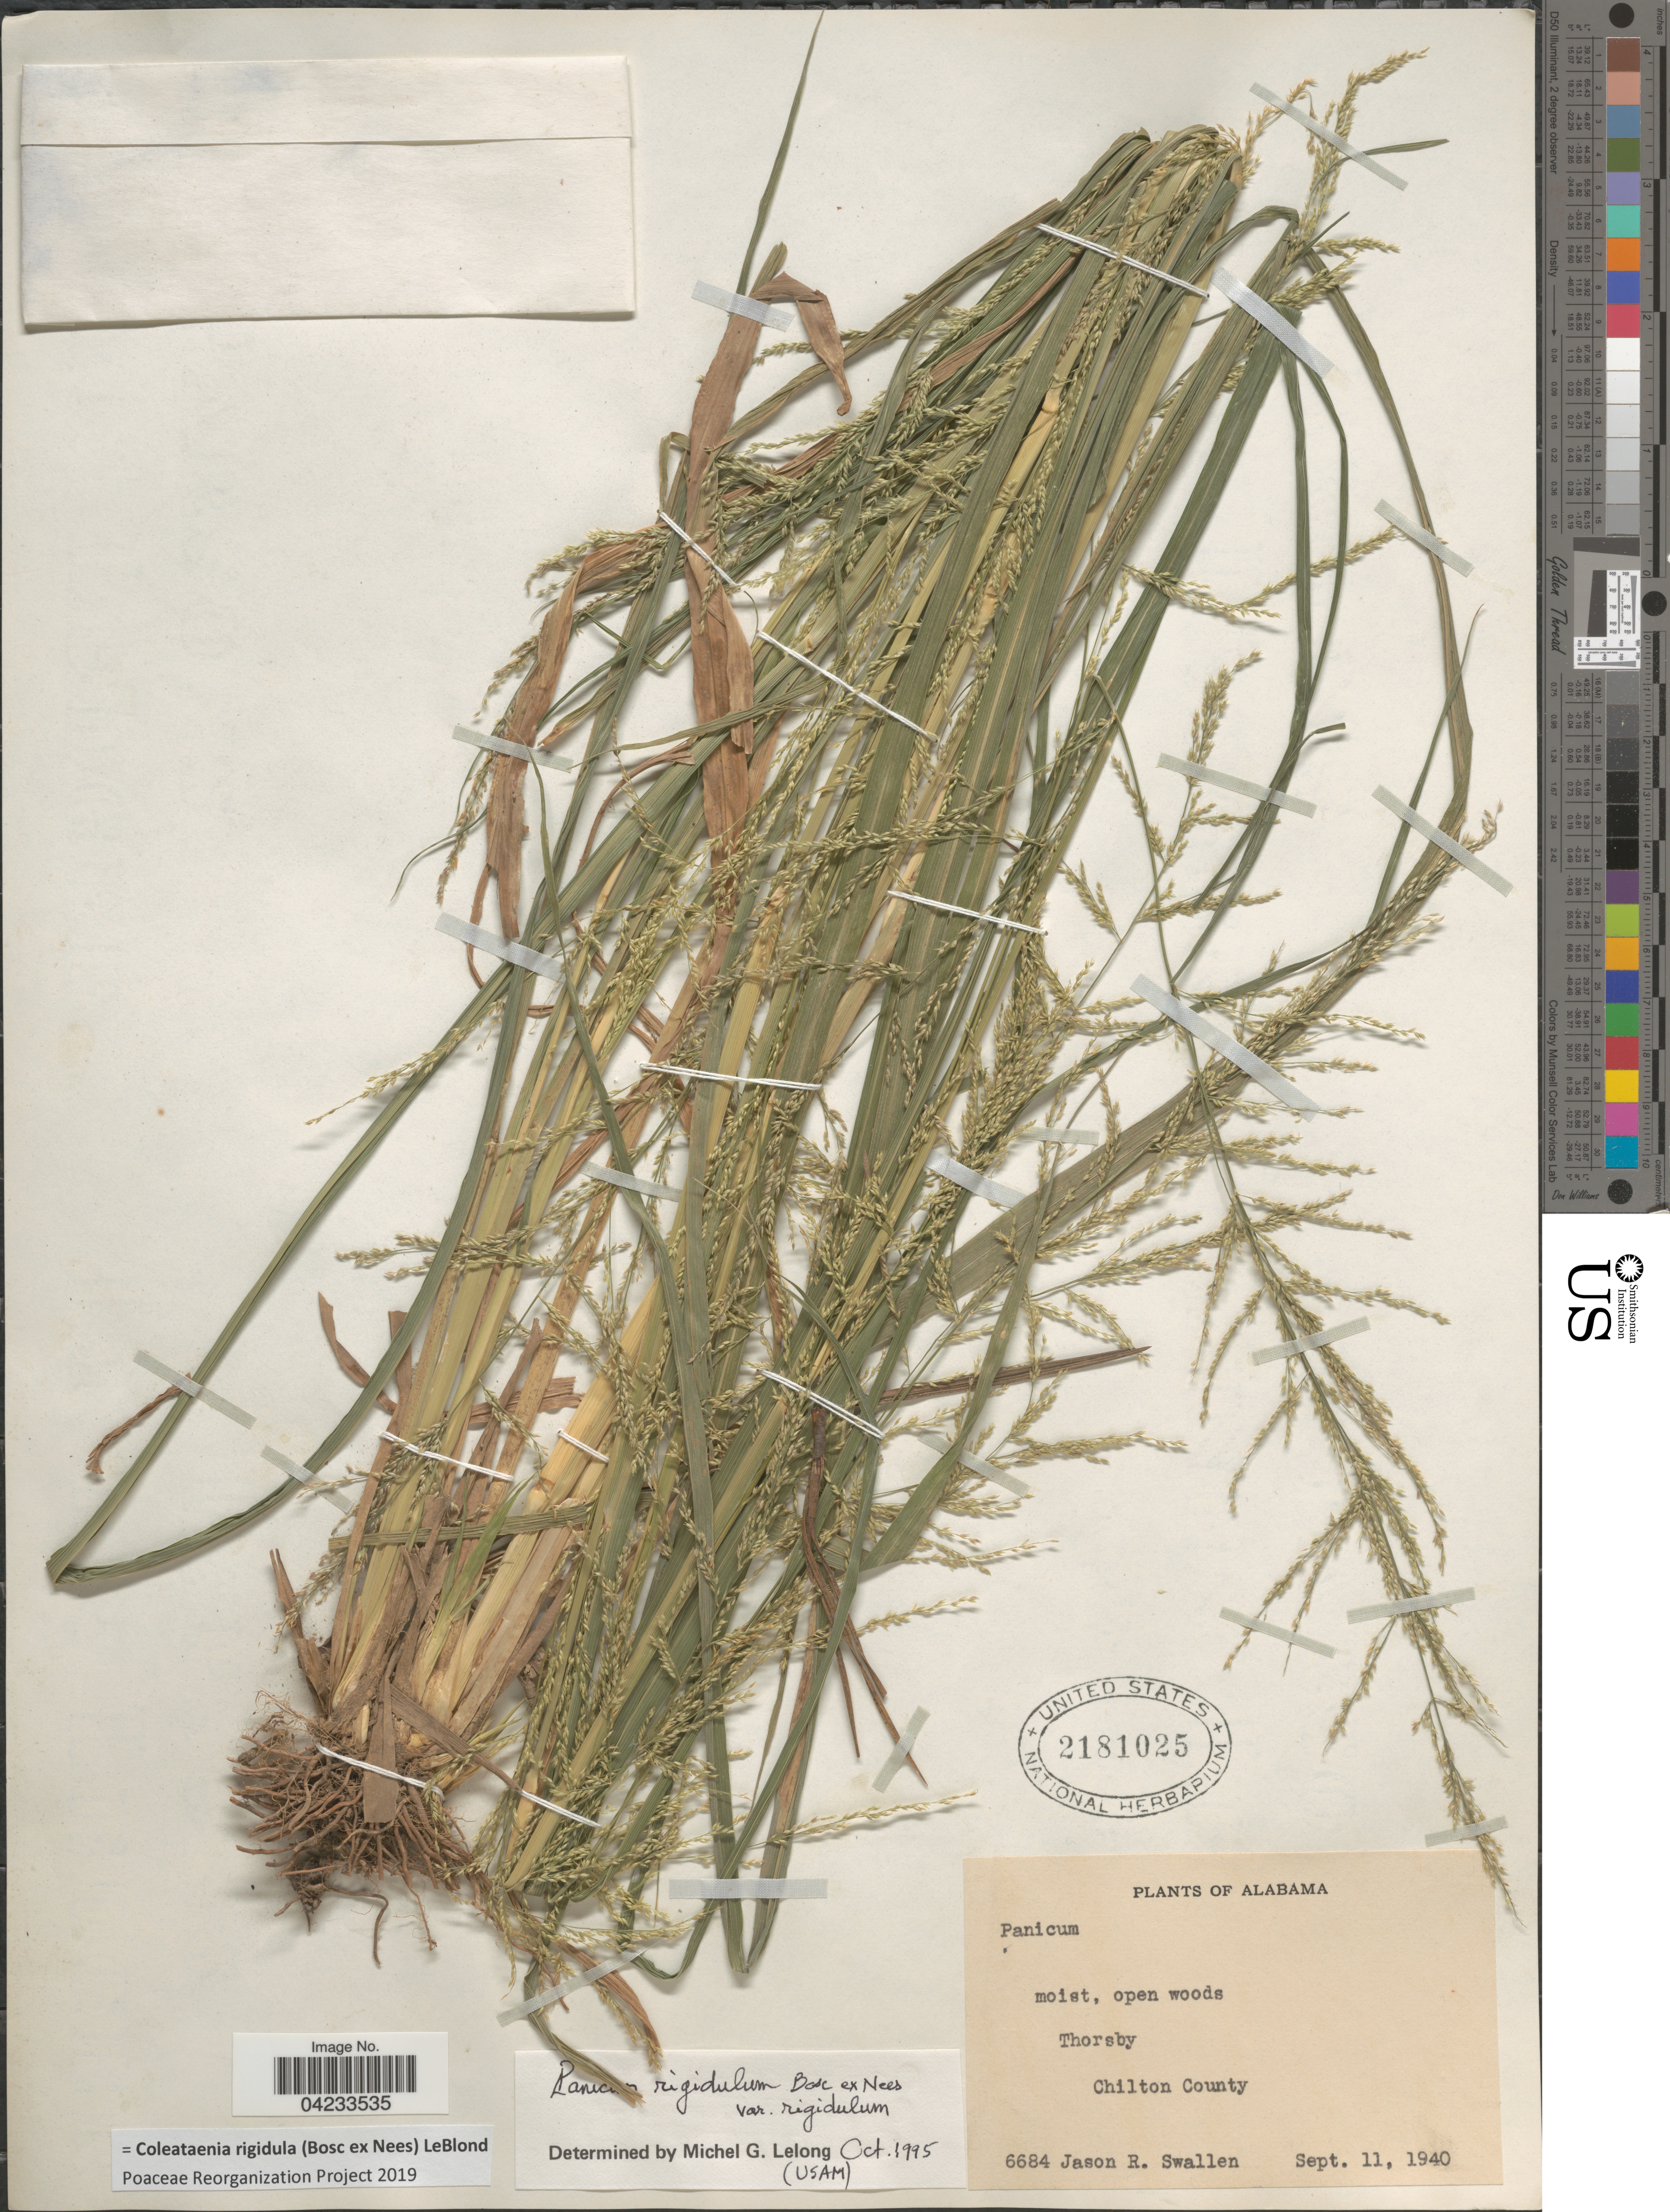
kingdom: Plantae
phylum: Tracheophyta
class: Liliopsida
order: Poales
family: Poaceae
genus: Coleataenia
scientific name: Coleataenia rigidula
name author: (Bosc ex Nees) LeBlond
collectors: J. R. Swallen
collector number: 6684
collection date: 1940-09-11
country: United States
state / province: Alabama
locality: Moist, open woods. Thorsby. Chilton County.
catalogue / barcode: US 2181025